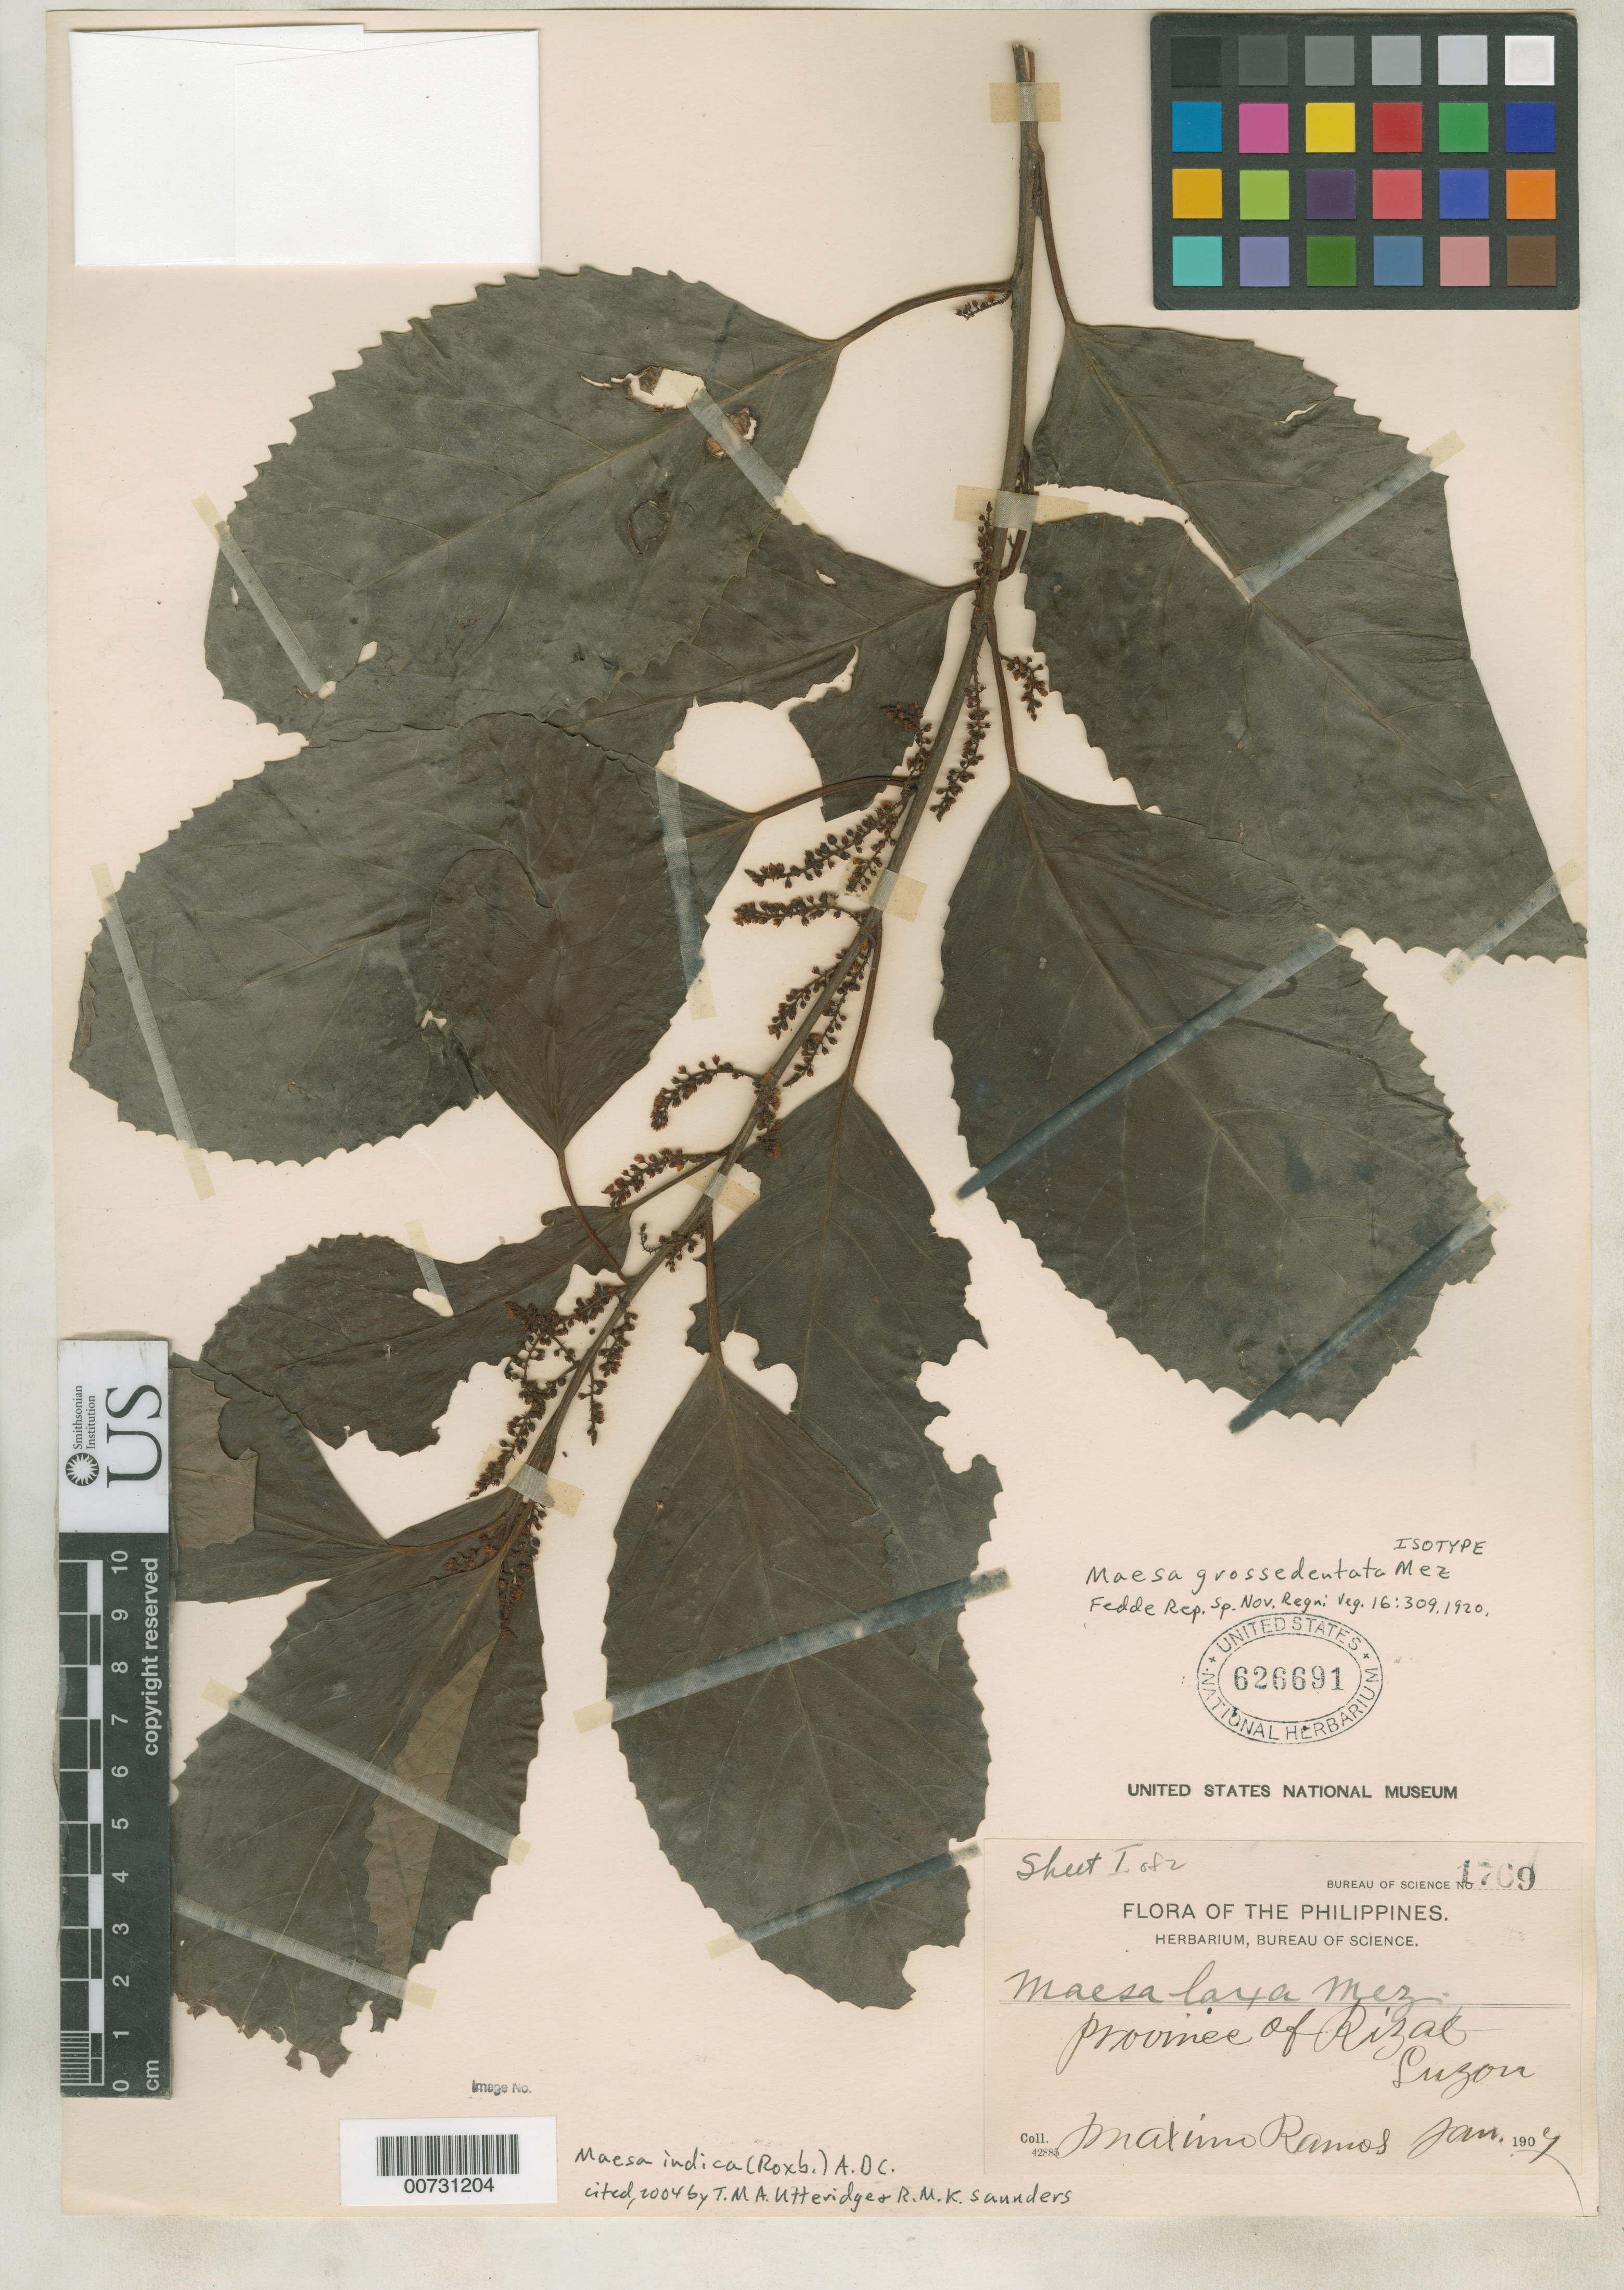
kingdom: Plantae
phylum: Tracheophyta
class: Magnoliopsida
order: Ericales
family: Primulaceae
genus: Maesa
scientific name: Maesa grossedentata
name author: Mez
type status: Isotype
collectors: M. Ramos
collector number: Bur. Sci. 1769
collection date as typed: Jan 1907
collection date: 1907-01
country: Philippines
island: Luzon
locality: Province of Rizal, Luzon.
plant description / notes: Cited 2004 by Utteridge & Saunders in Bot. J. Linn. Soc.; Sheet I [of 2]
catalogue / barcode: US 626691